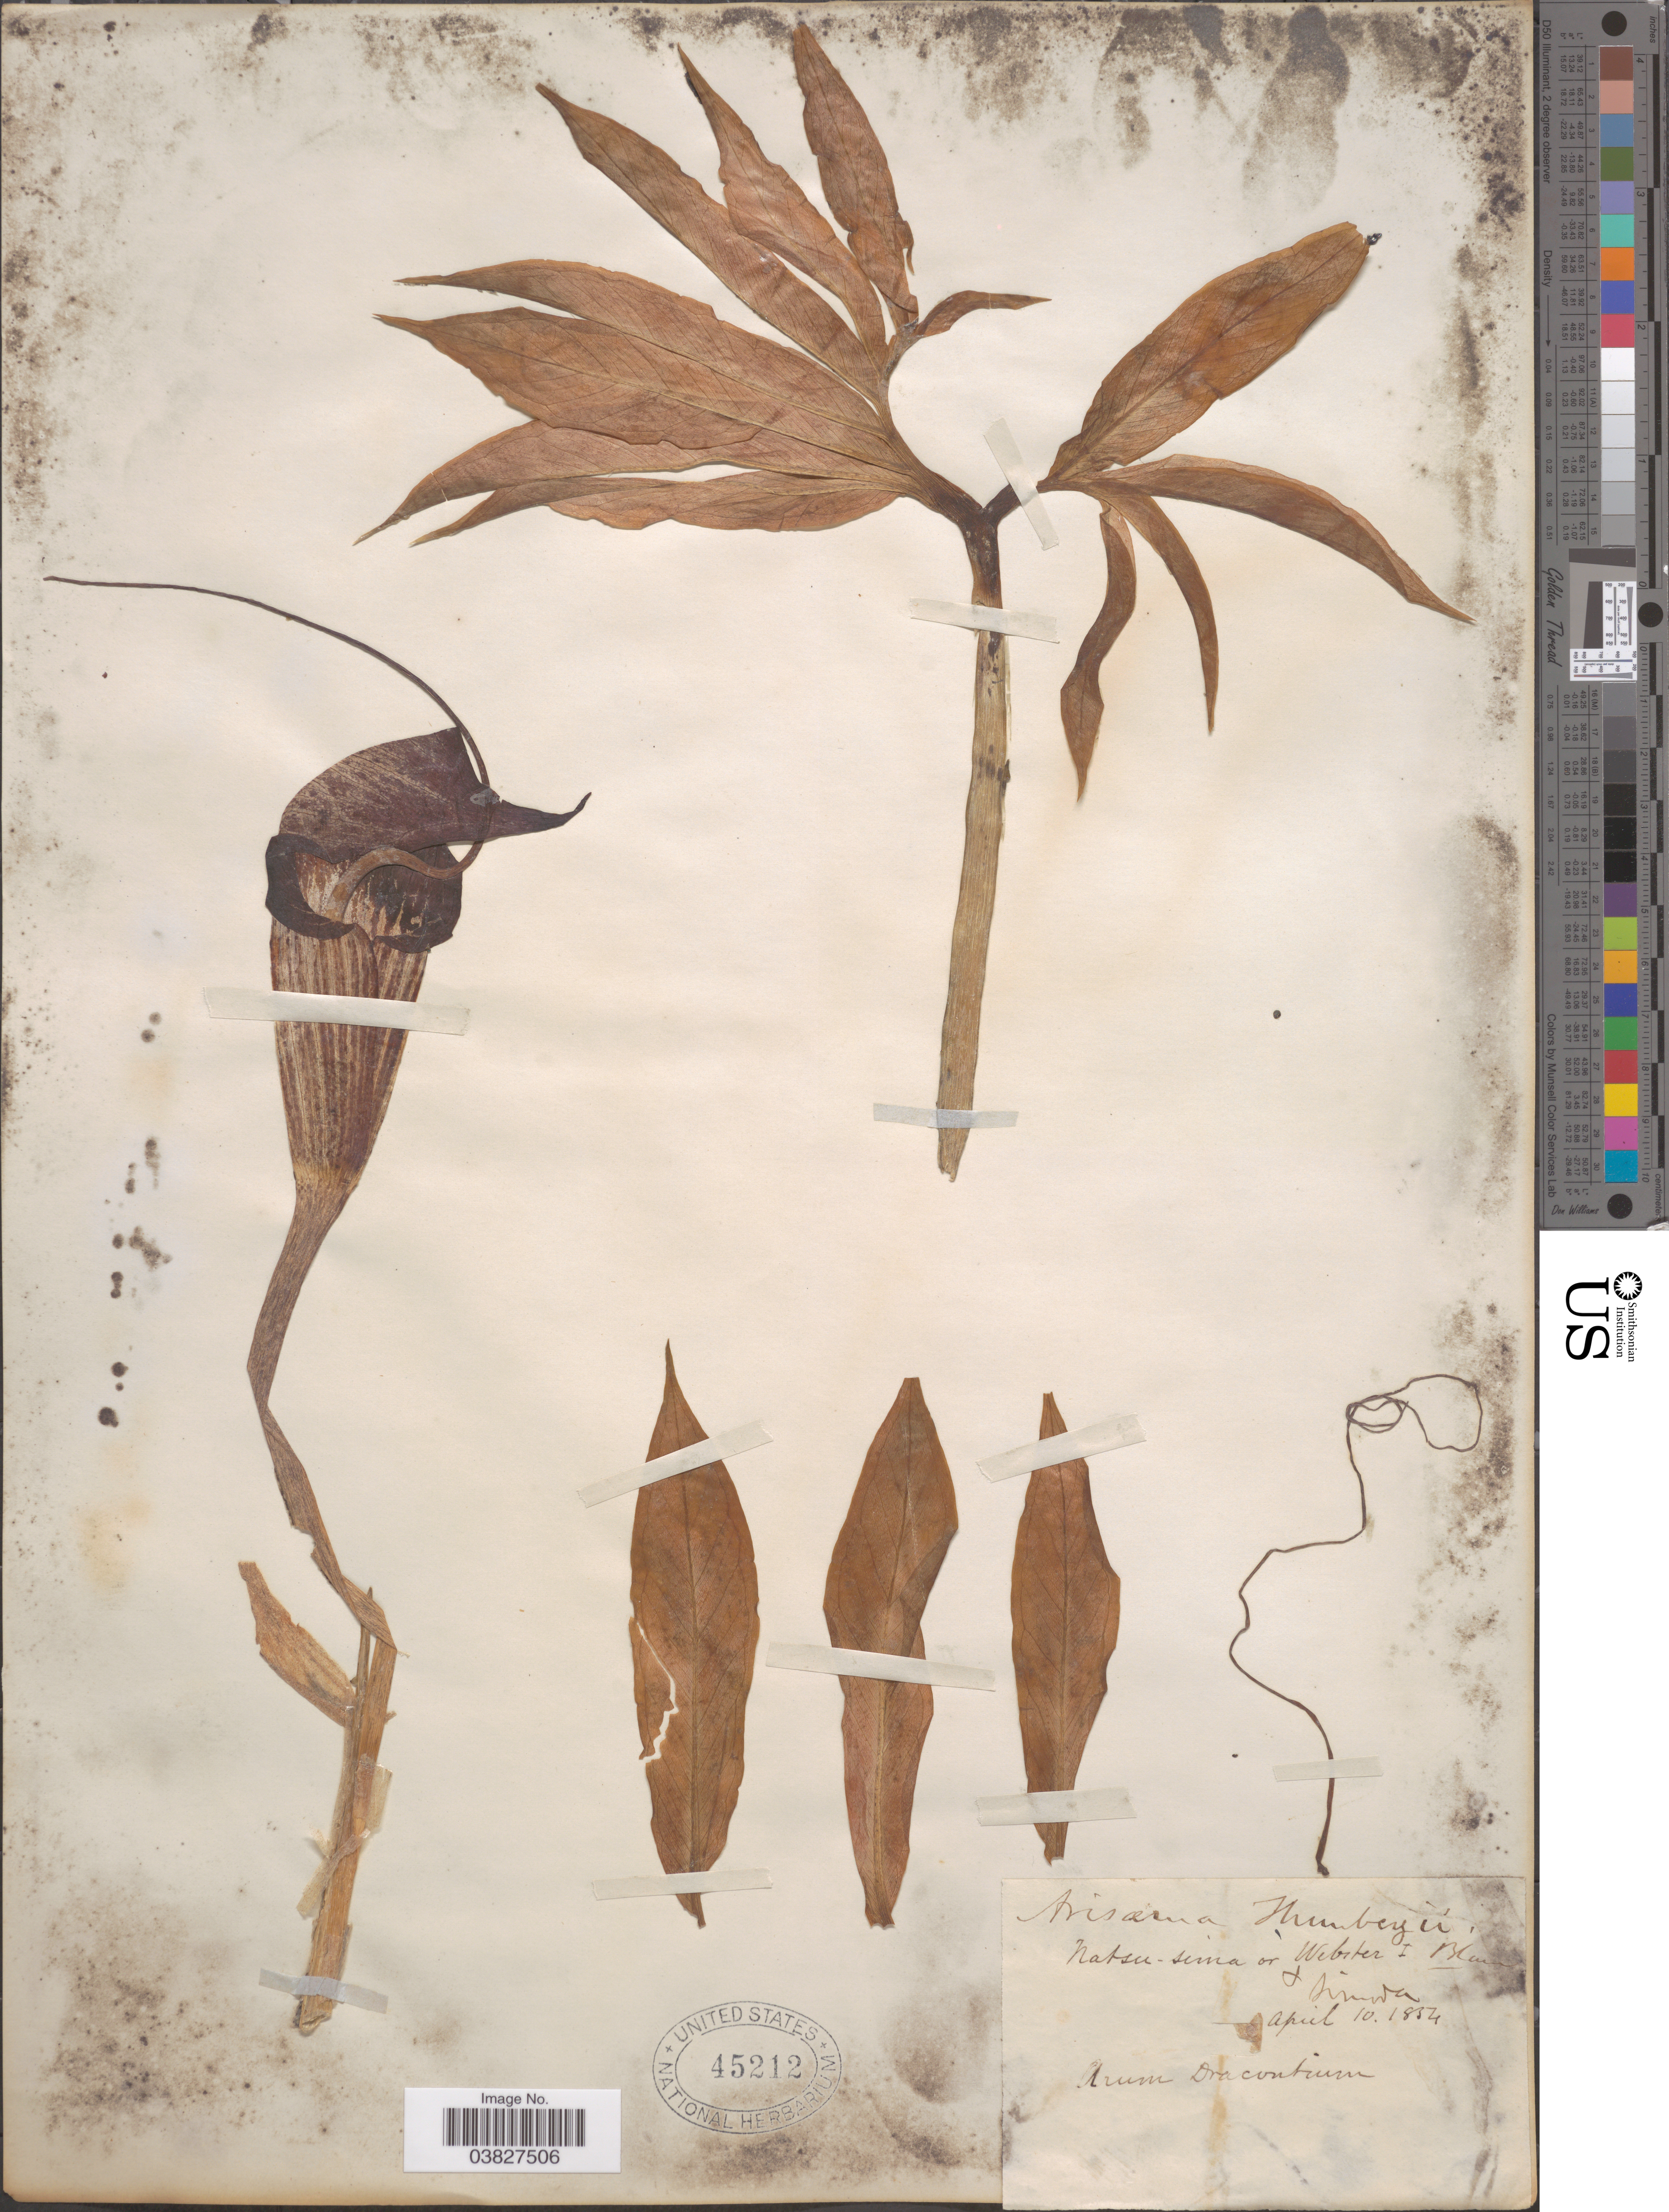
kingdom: Plantae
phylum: Tracheophyta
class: Liliopsida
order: Alismatales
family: Araceae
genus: Arisaema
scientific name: Arisaema thunbergii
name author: Blume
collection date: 1854-04-10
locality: Arum Dracontinum. [interpreted]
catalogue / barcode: US 45212